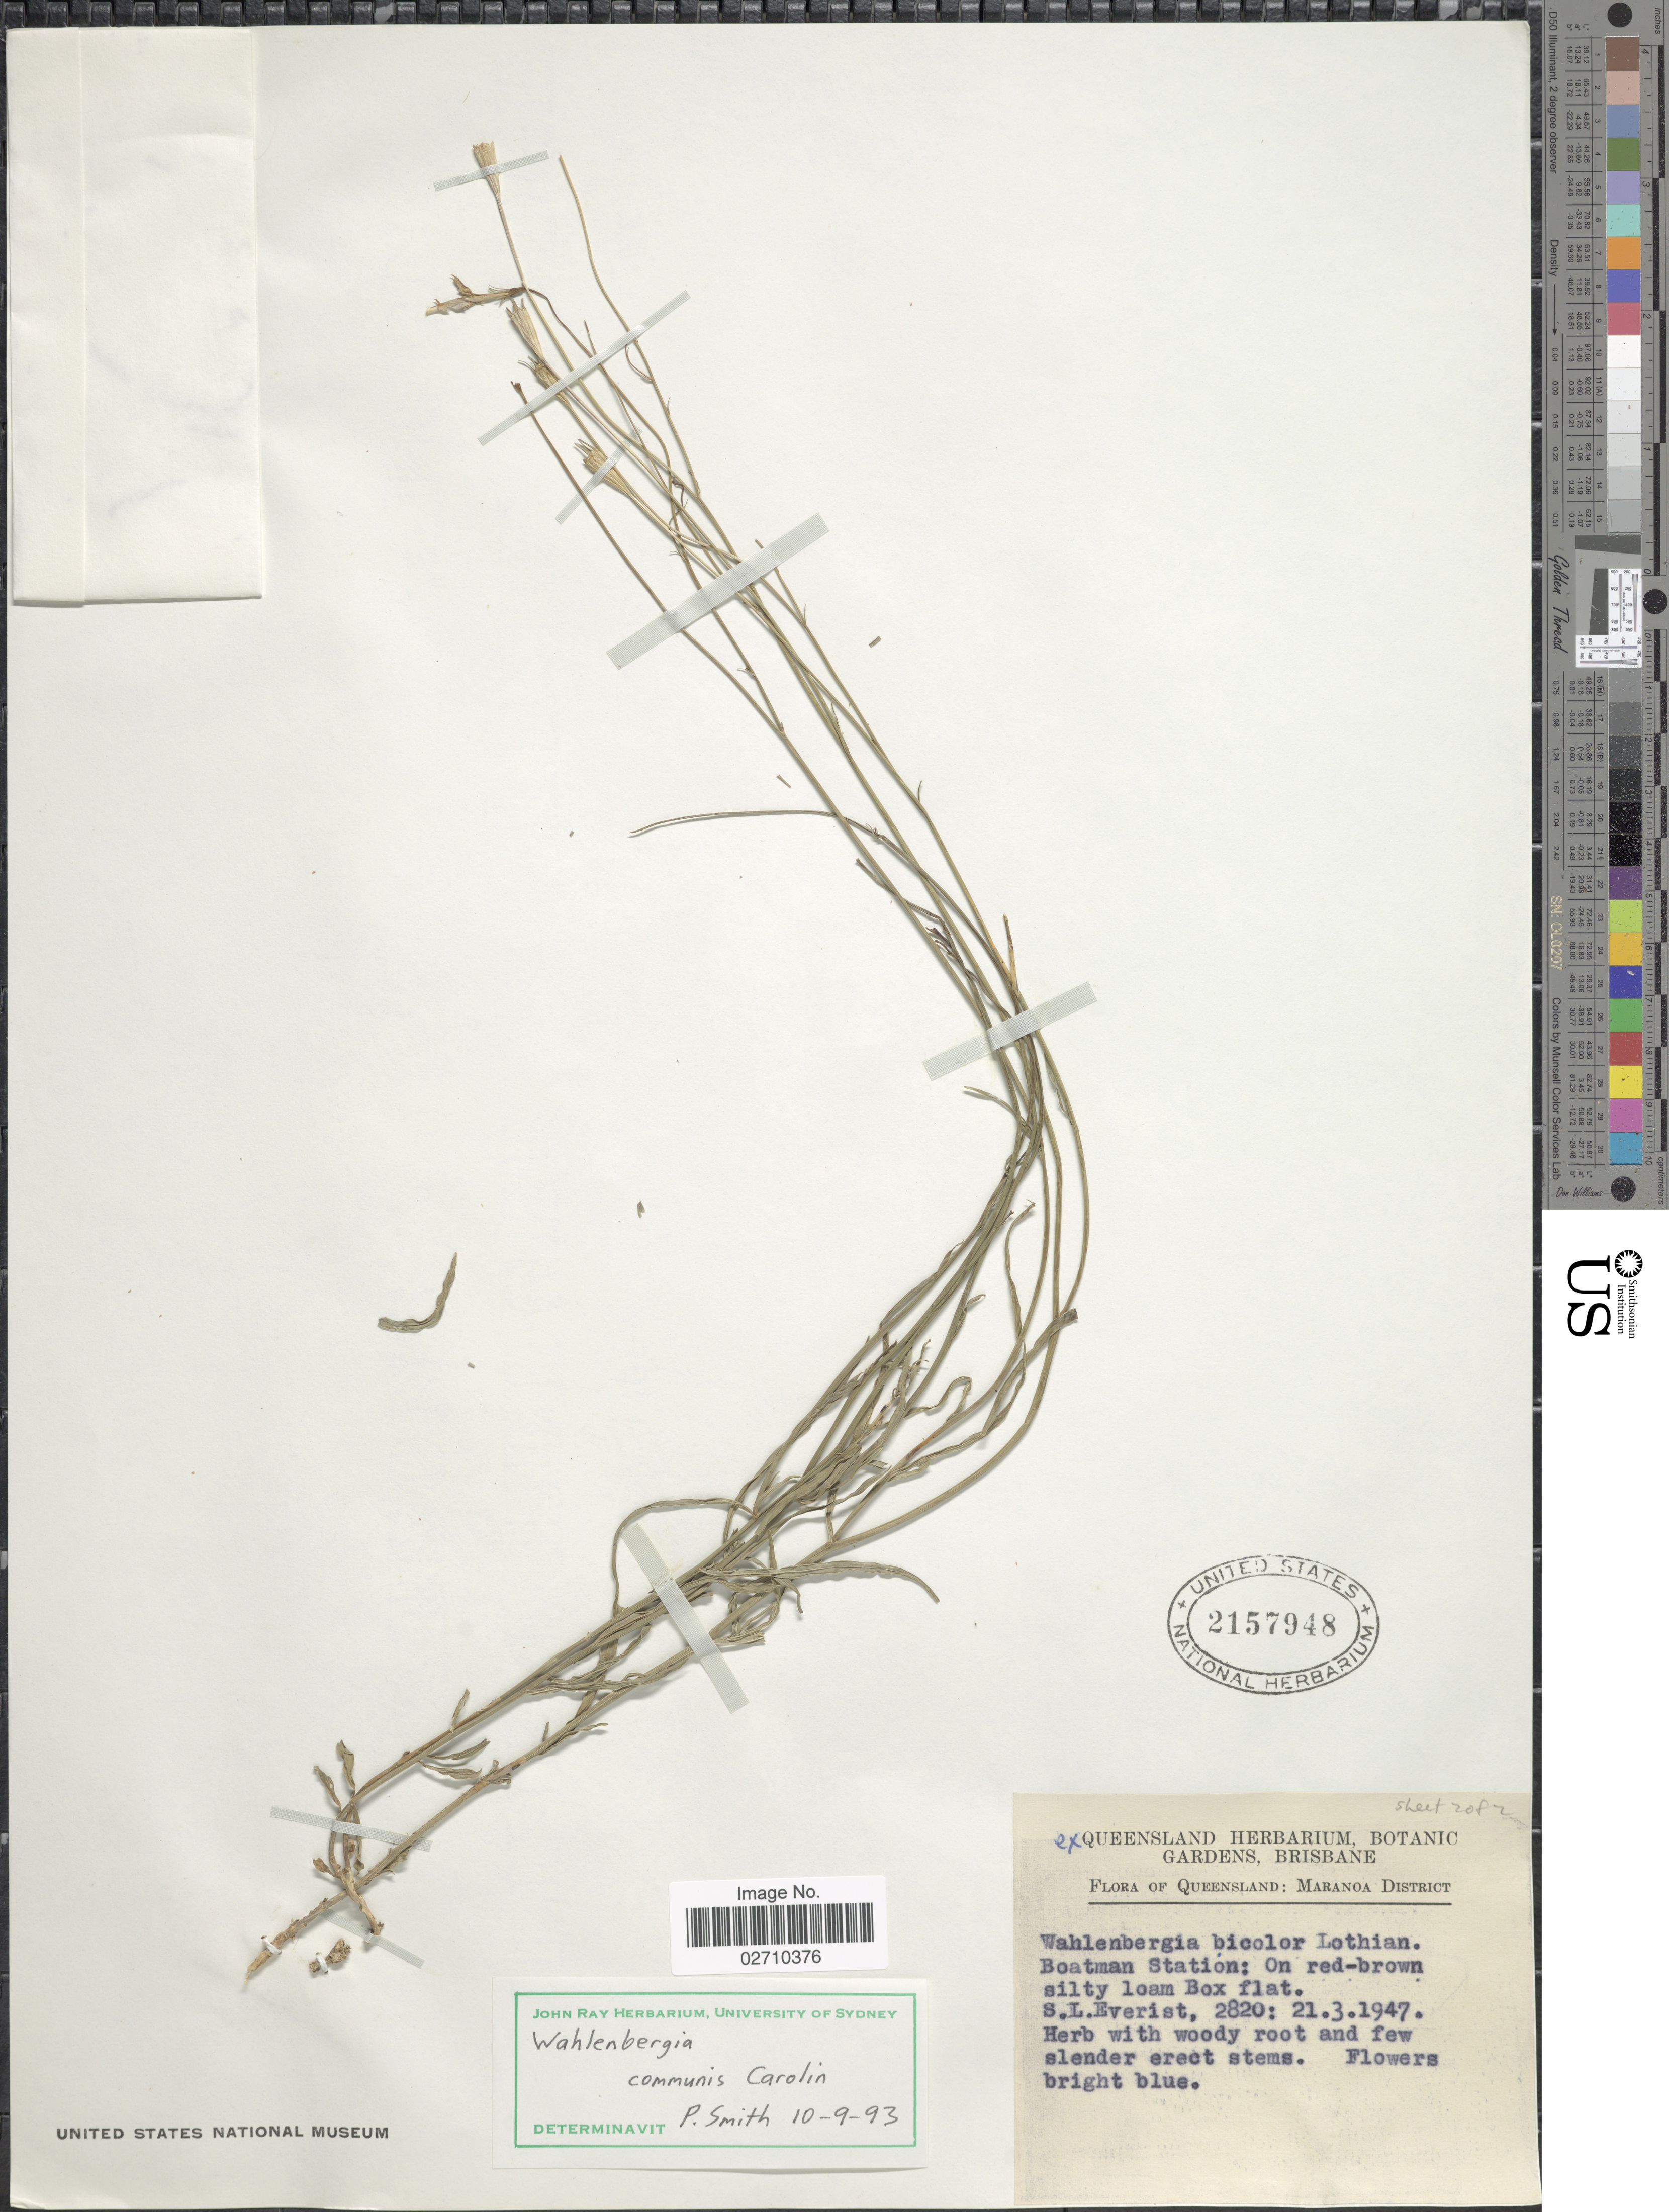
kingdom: Plantae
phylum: Tracheophyta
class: Magnoliopsida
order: Asterales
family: Campanulaceae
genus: Wahlenbergia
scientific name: Wahlenbergia communis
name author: Carolin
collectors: S. Everist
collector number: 2820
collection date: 1947-03-21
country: Australia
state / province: Queensland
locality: Maranoa District. Boatman Station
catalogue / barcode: US 2157948